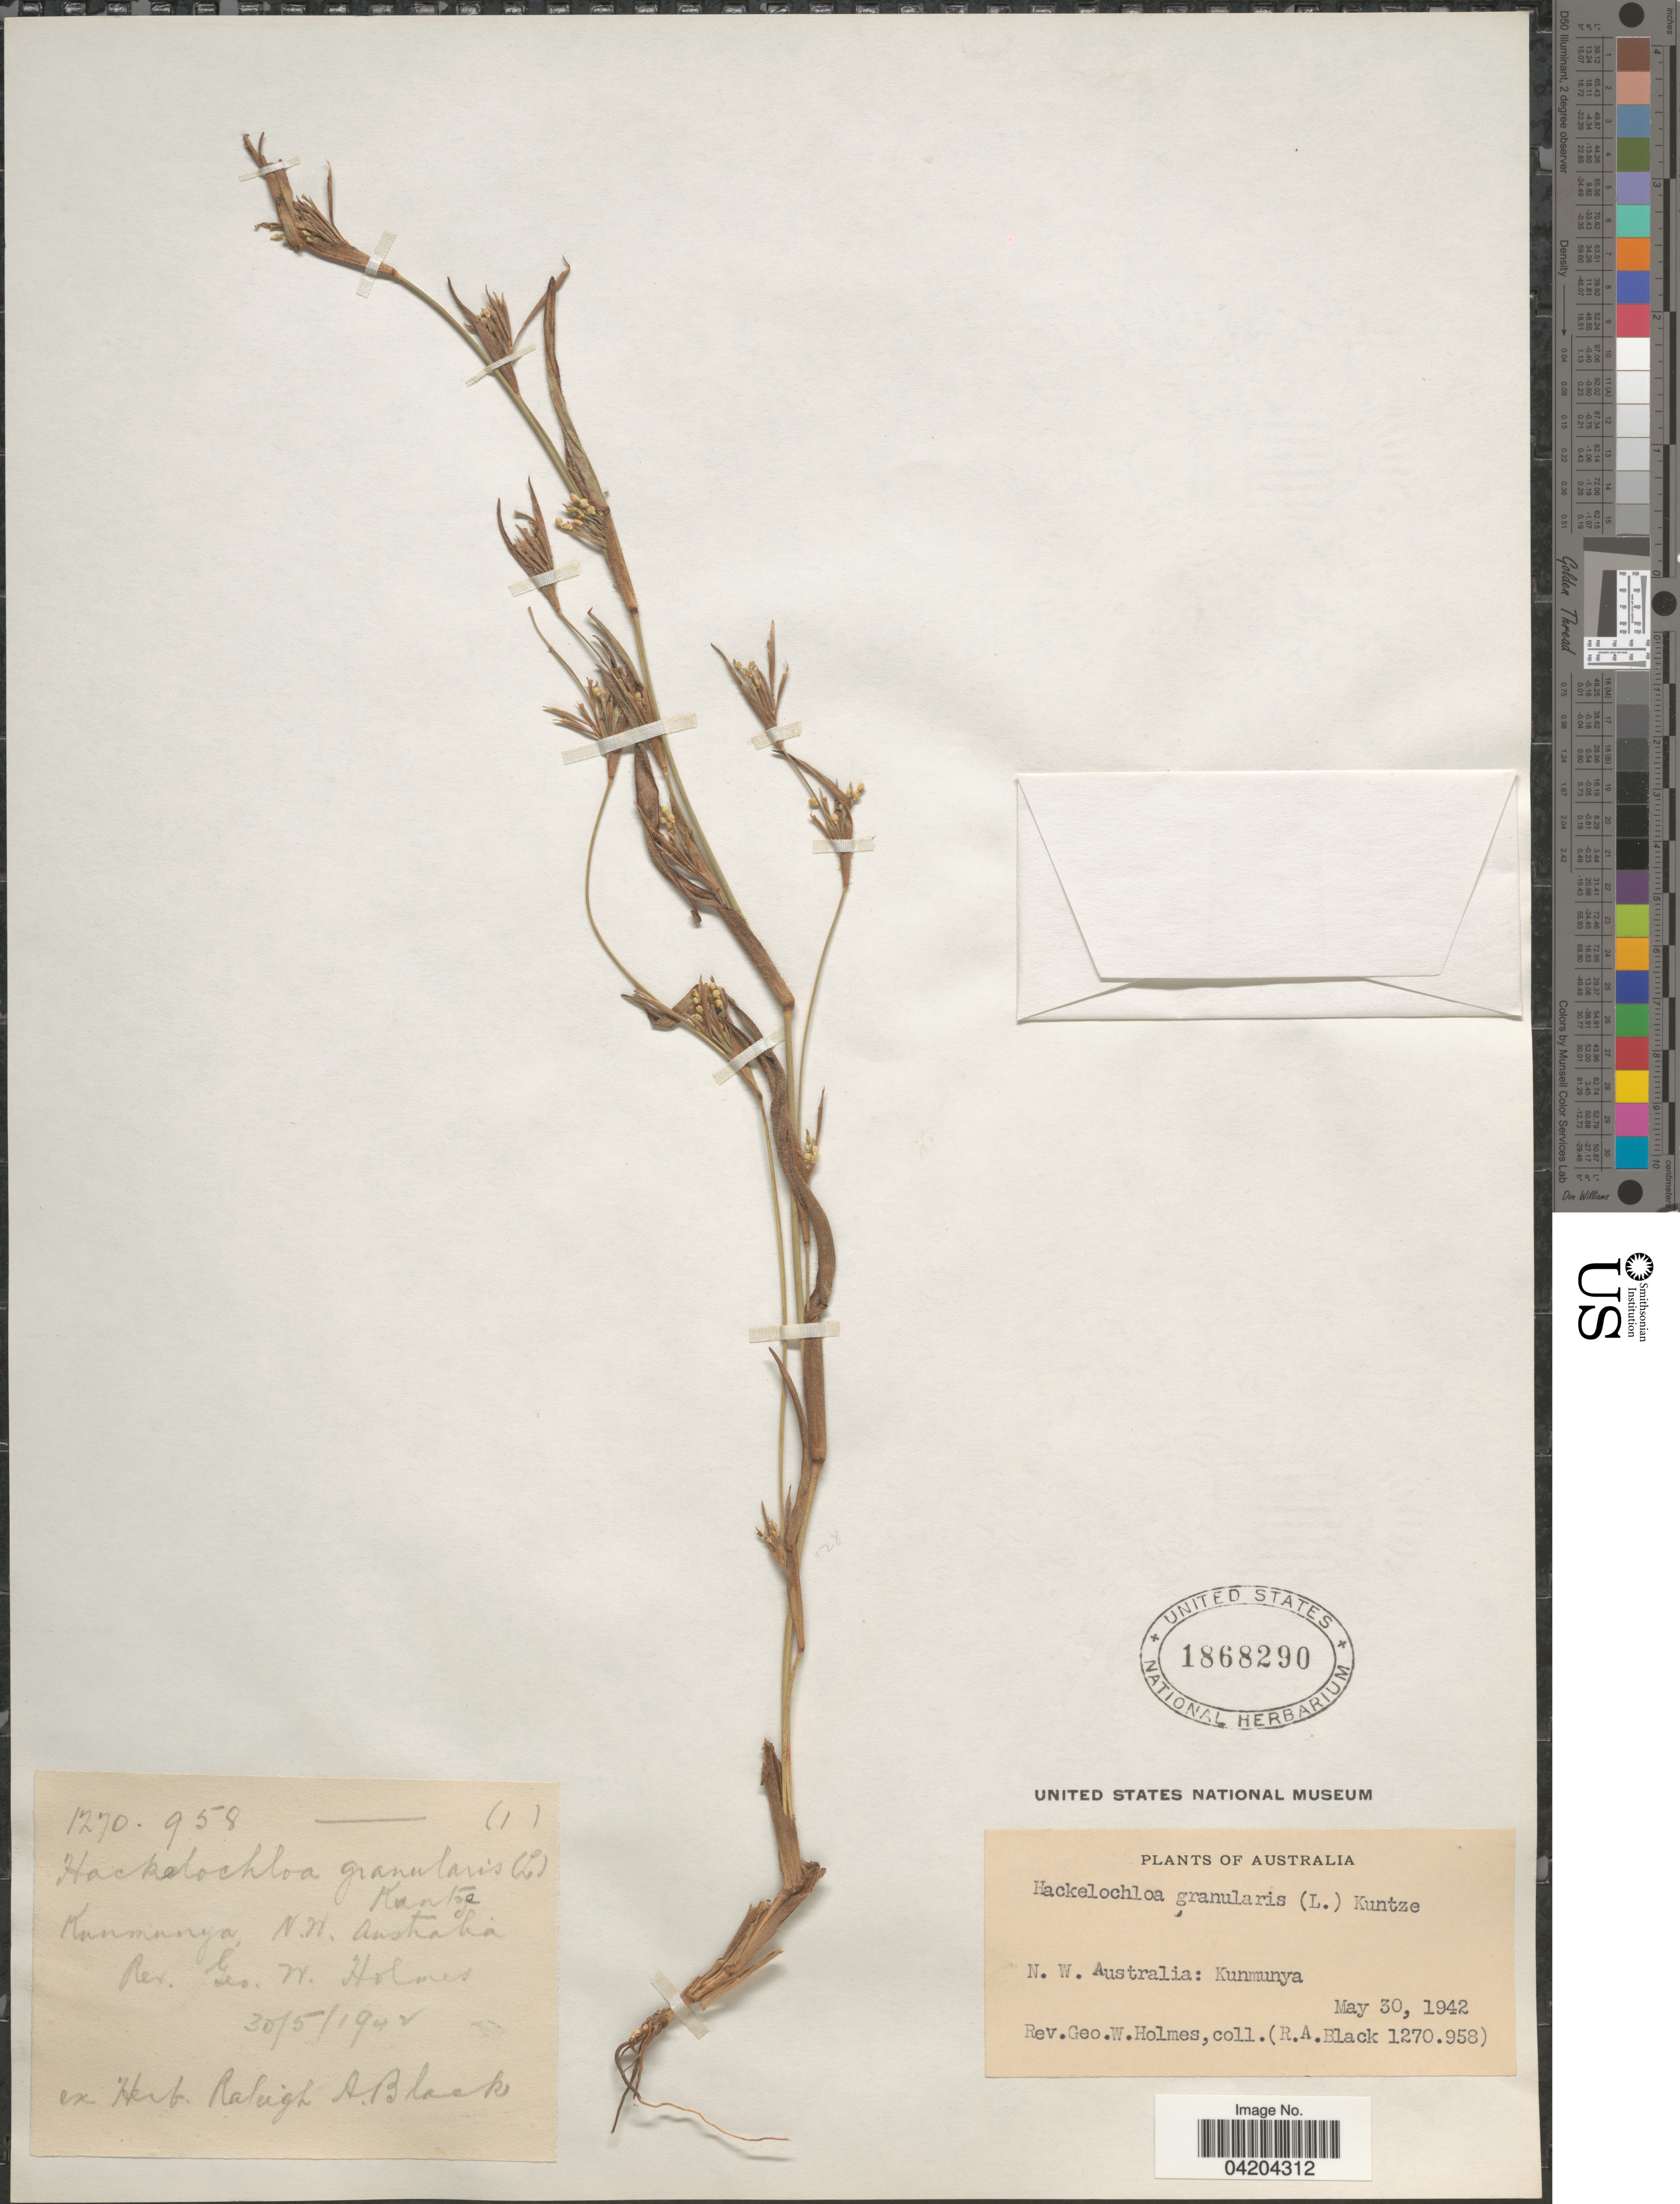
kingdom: Plantae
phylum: Tracheophyta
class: Liliopsida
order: Poales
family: Poaceae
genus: Mnesithea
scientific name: Mnesithea granularis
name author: (L.) de Koning & Sosef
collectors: G. Holmes & R. A. Black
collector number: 1270958-(1)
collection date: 1942-05-30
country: Australia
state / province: Western Australia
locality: N. W. Australia: Kunmunya.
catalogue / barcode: US 1868290